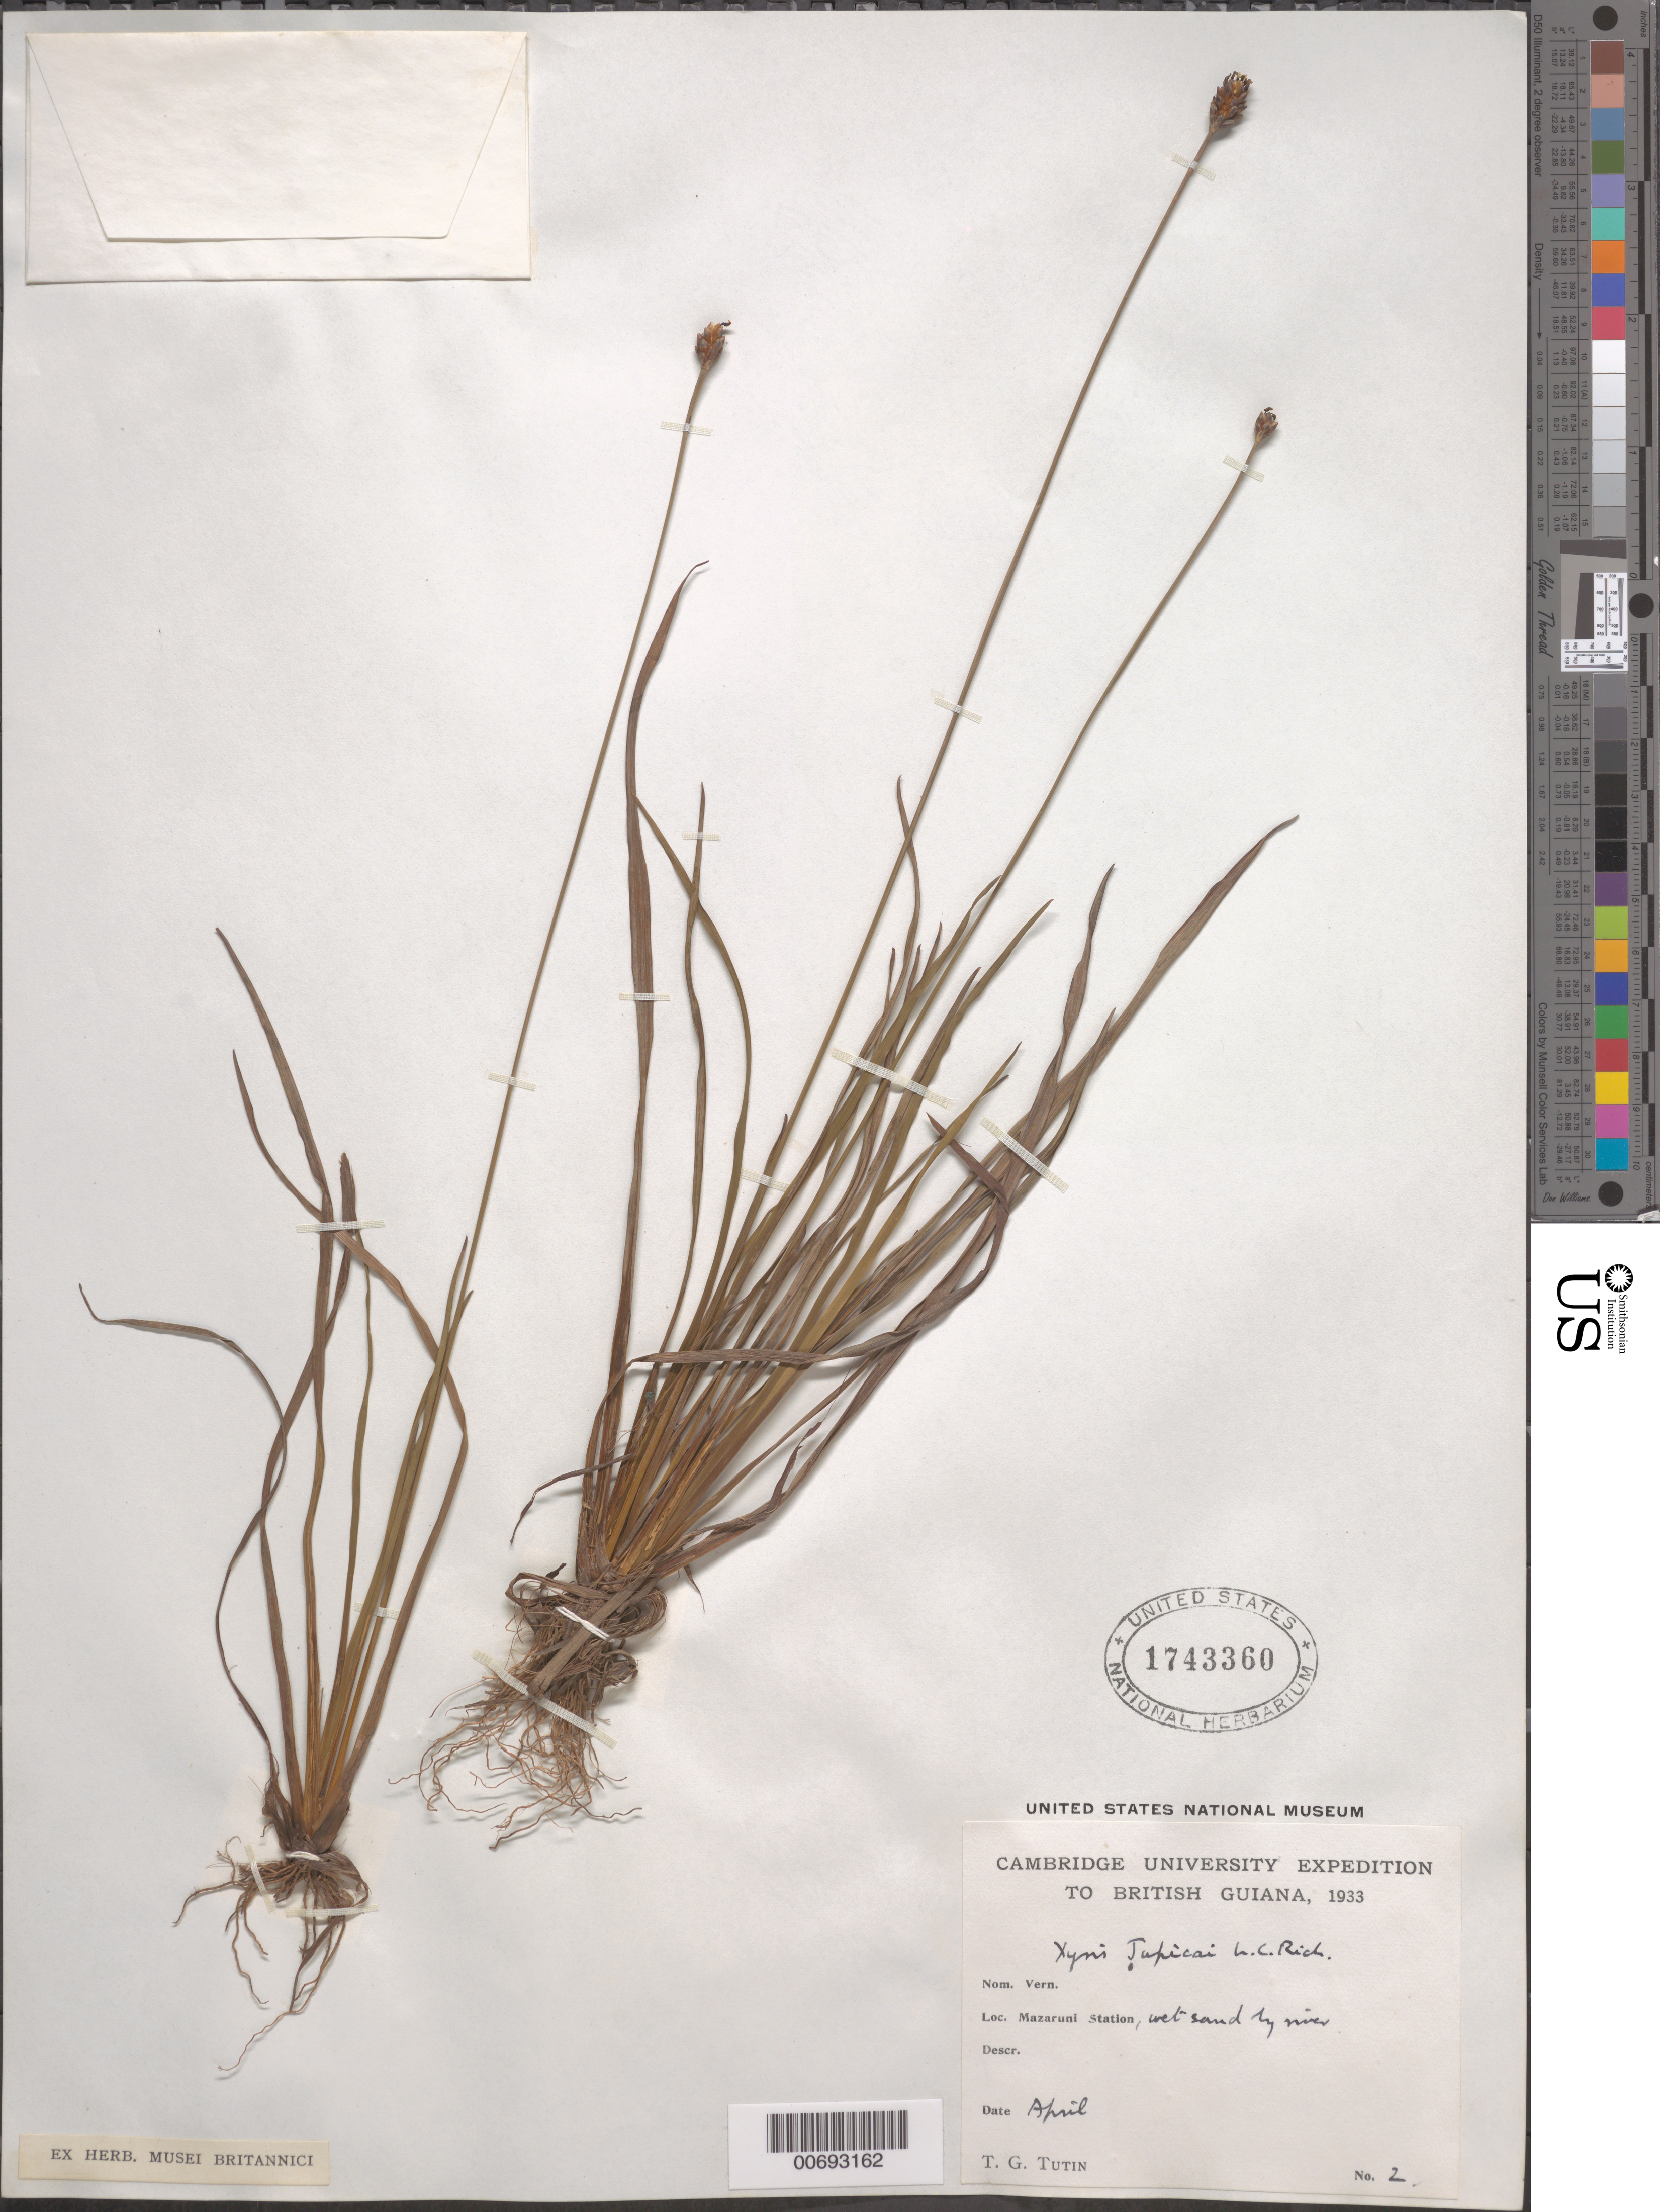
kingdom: Plantae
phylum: Tracheophyta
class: Liliopsida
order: Poales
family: Xyridaceae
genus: Xyris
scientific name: Xyris jupicai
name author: Rich.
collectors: T. G. Tutin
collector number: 2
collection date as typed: Apr-33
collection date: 1933-04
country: Guyana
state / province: Cuyuni-Mazaruni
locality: Mazaruni Station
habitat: Wet sand by river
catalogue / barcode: US 1743360